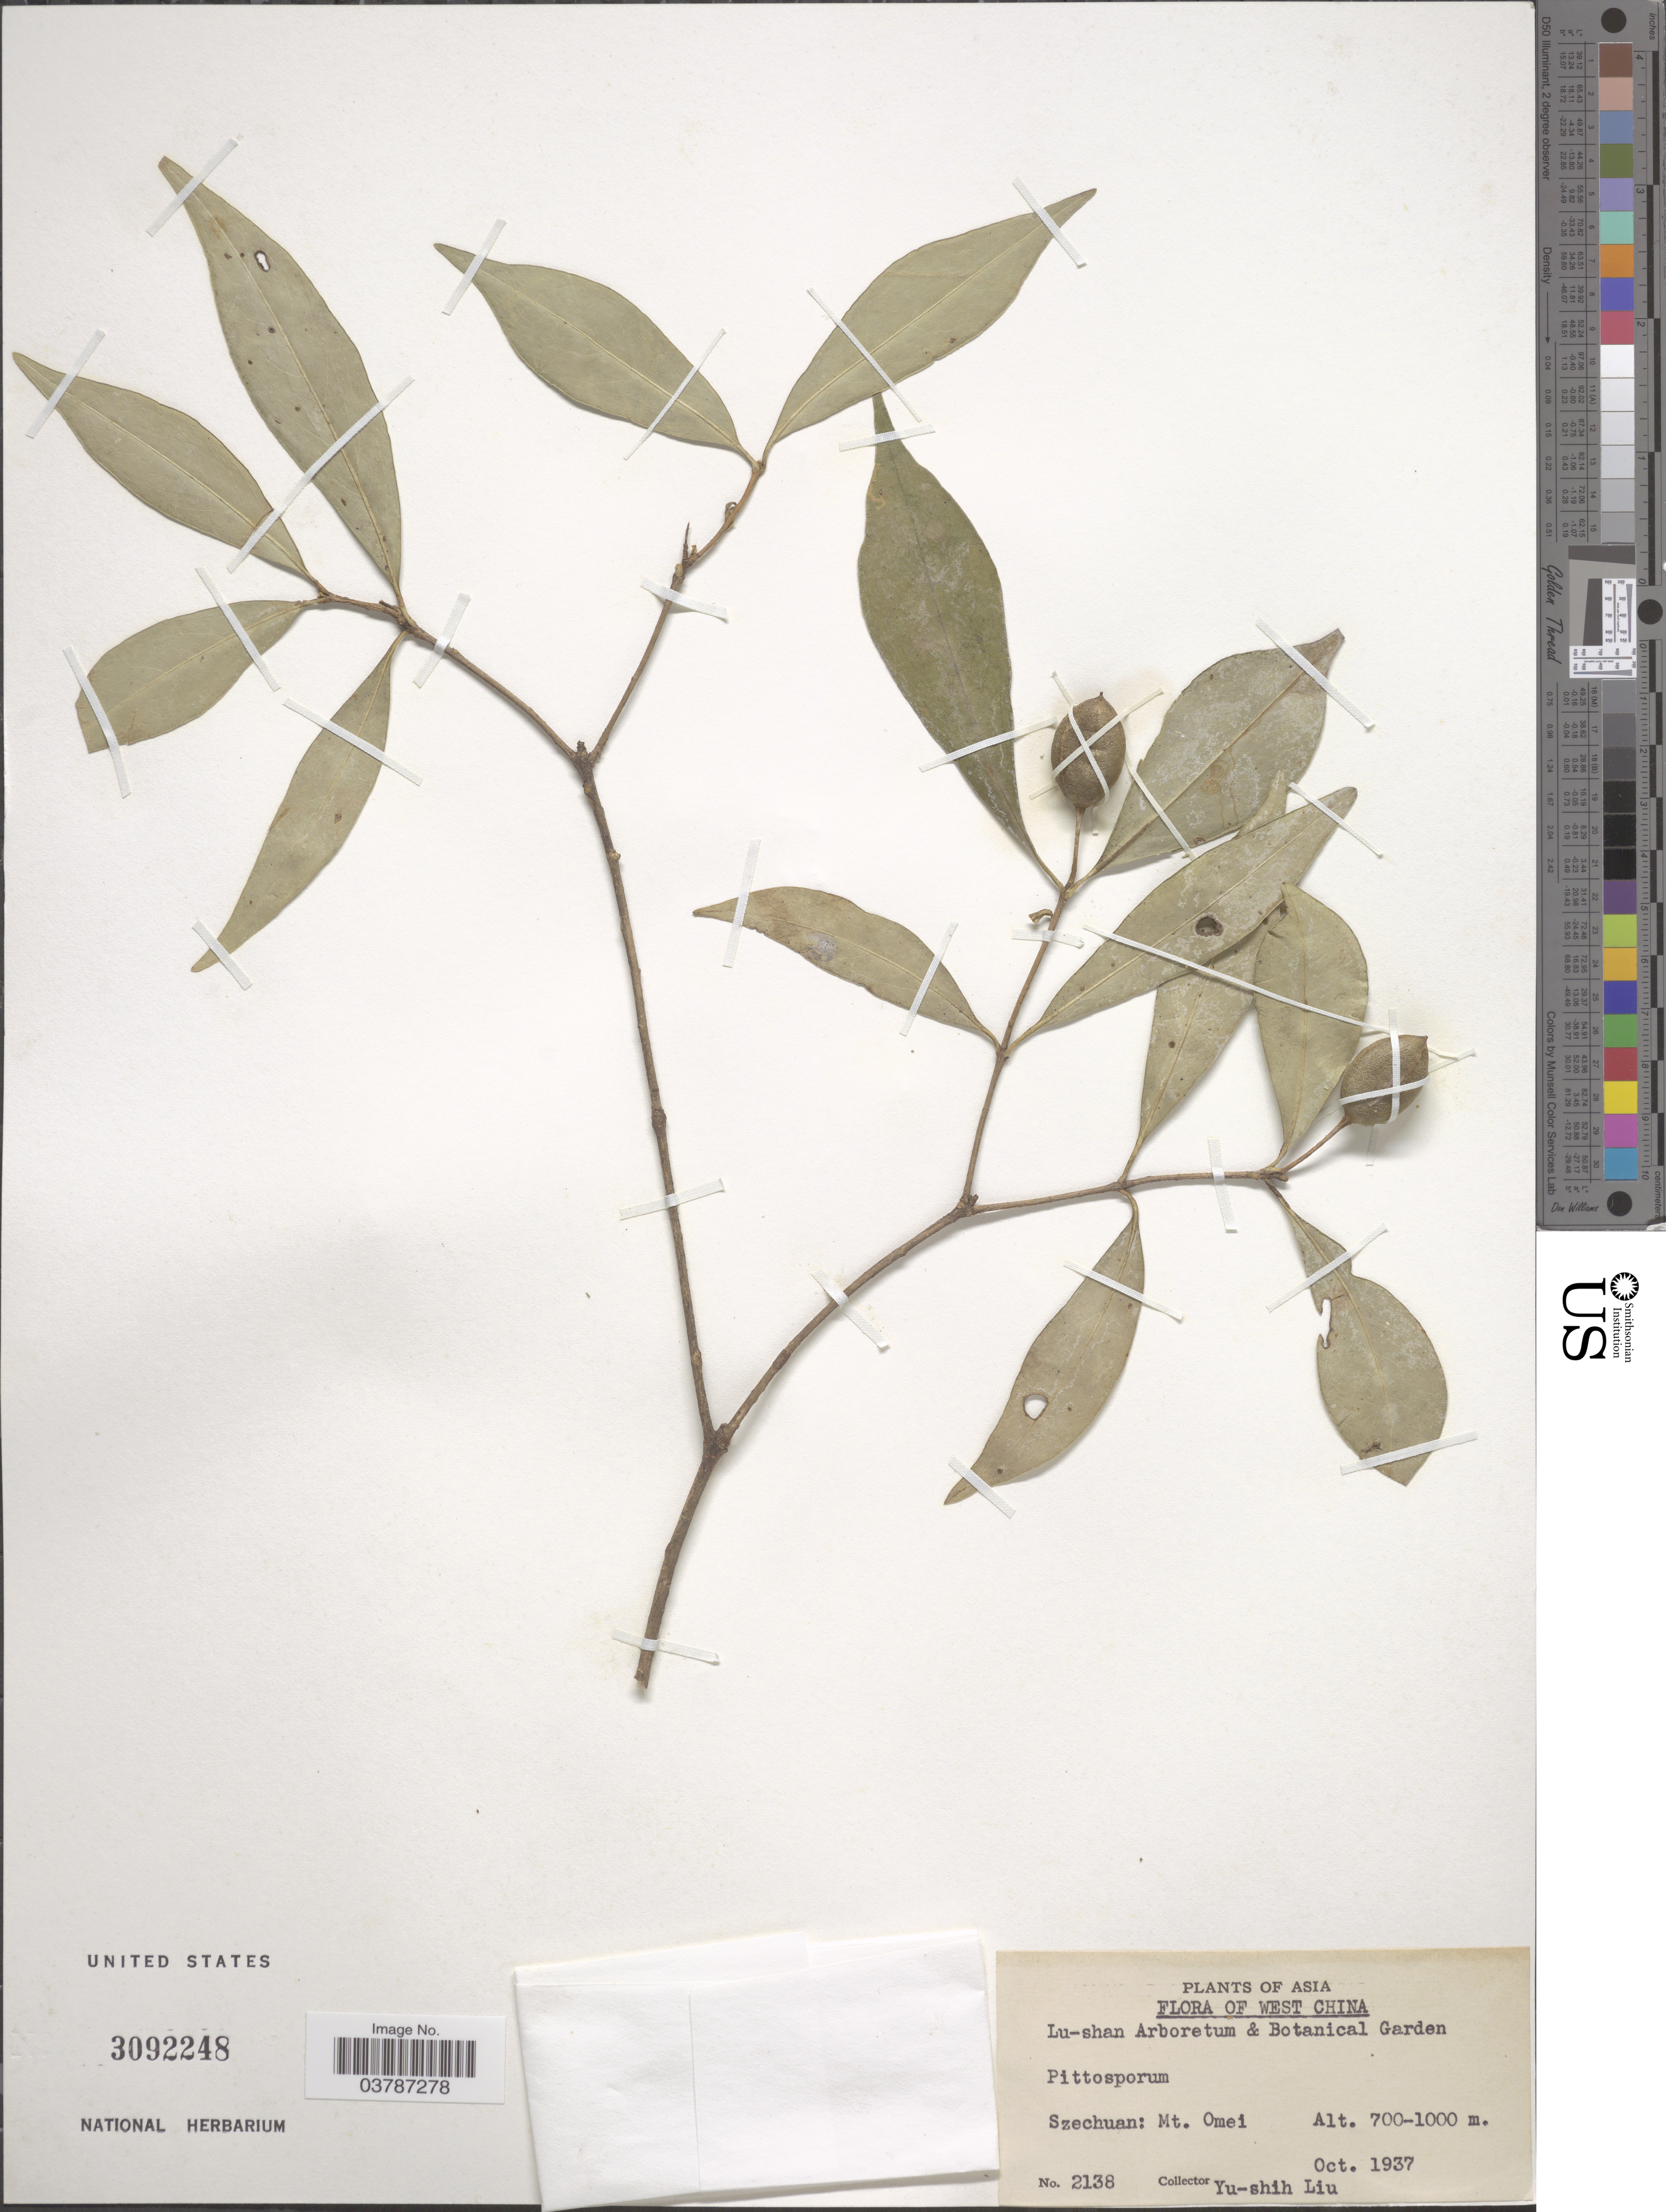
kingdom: Plantae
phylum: Tracheophyta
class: Magnoliopsida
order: Apiales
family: Pittosporaceae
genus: Pittosporum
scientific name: Pittosporum sp.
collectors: Y.-S. Liu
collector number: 2138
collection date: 1937-10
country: China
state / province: Sichuan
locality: West China. Szechuan: Mt. Omei.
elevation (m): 700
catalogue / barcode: US 3092248